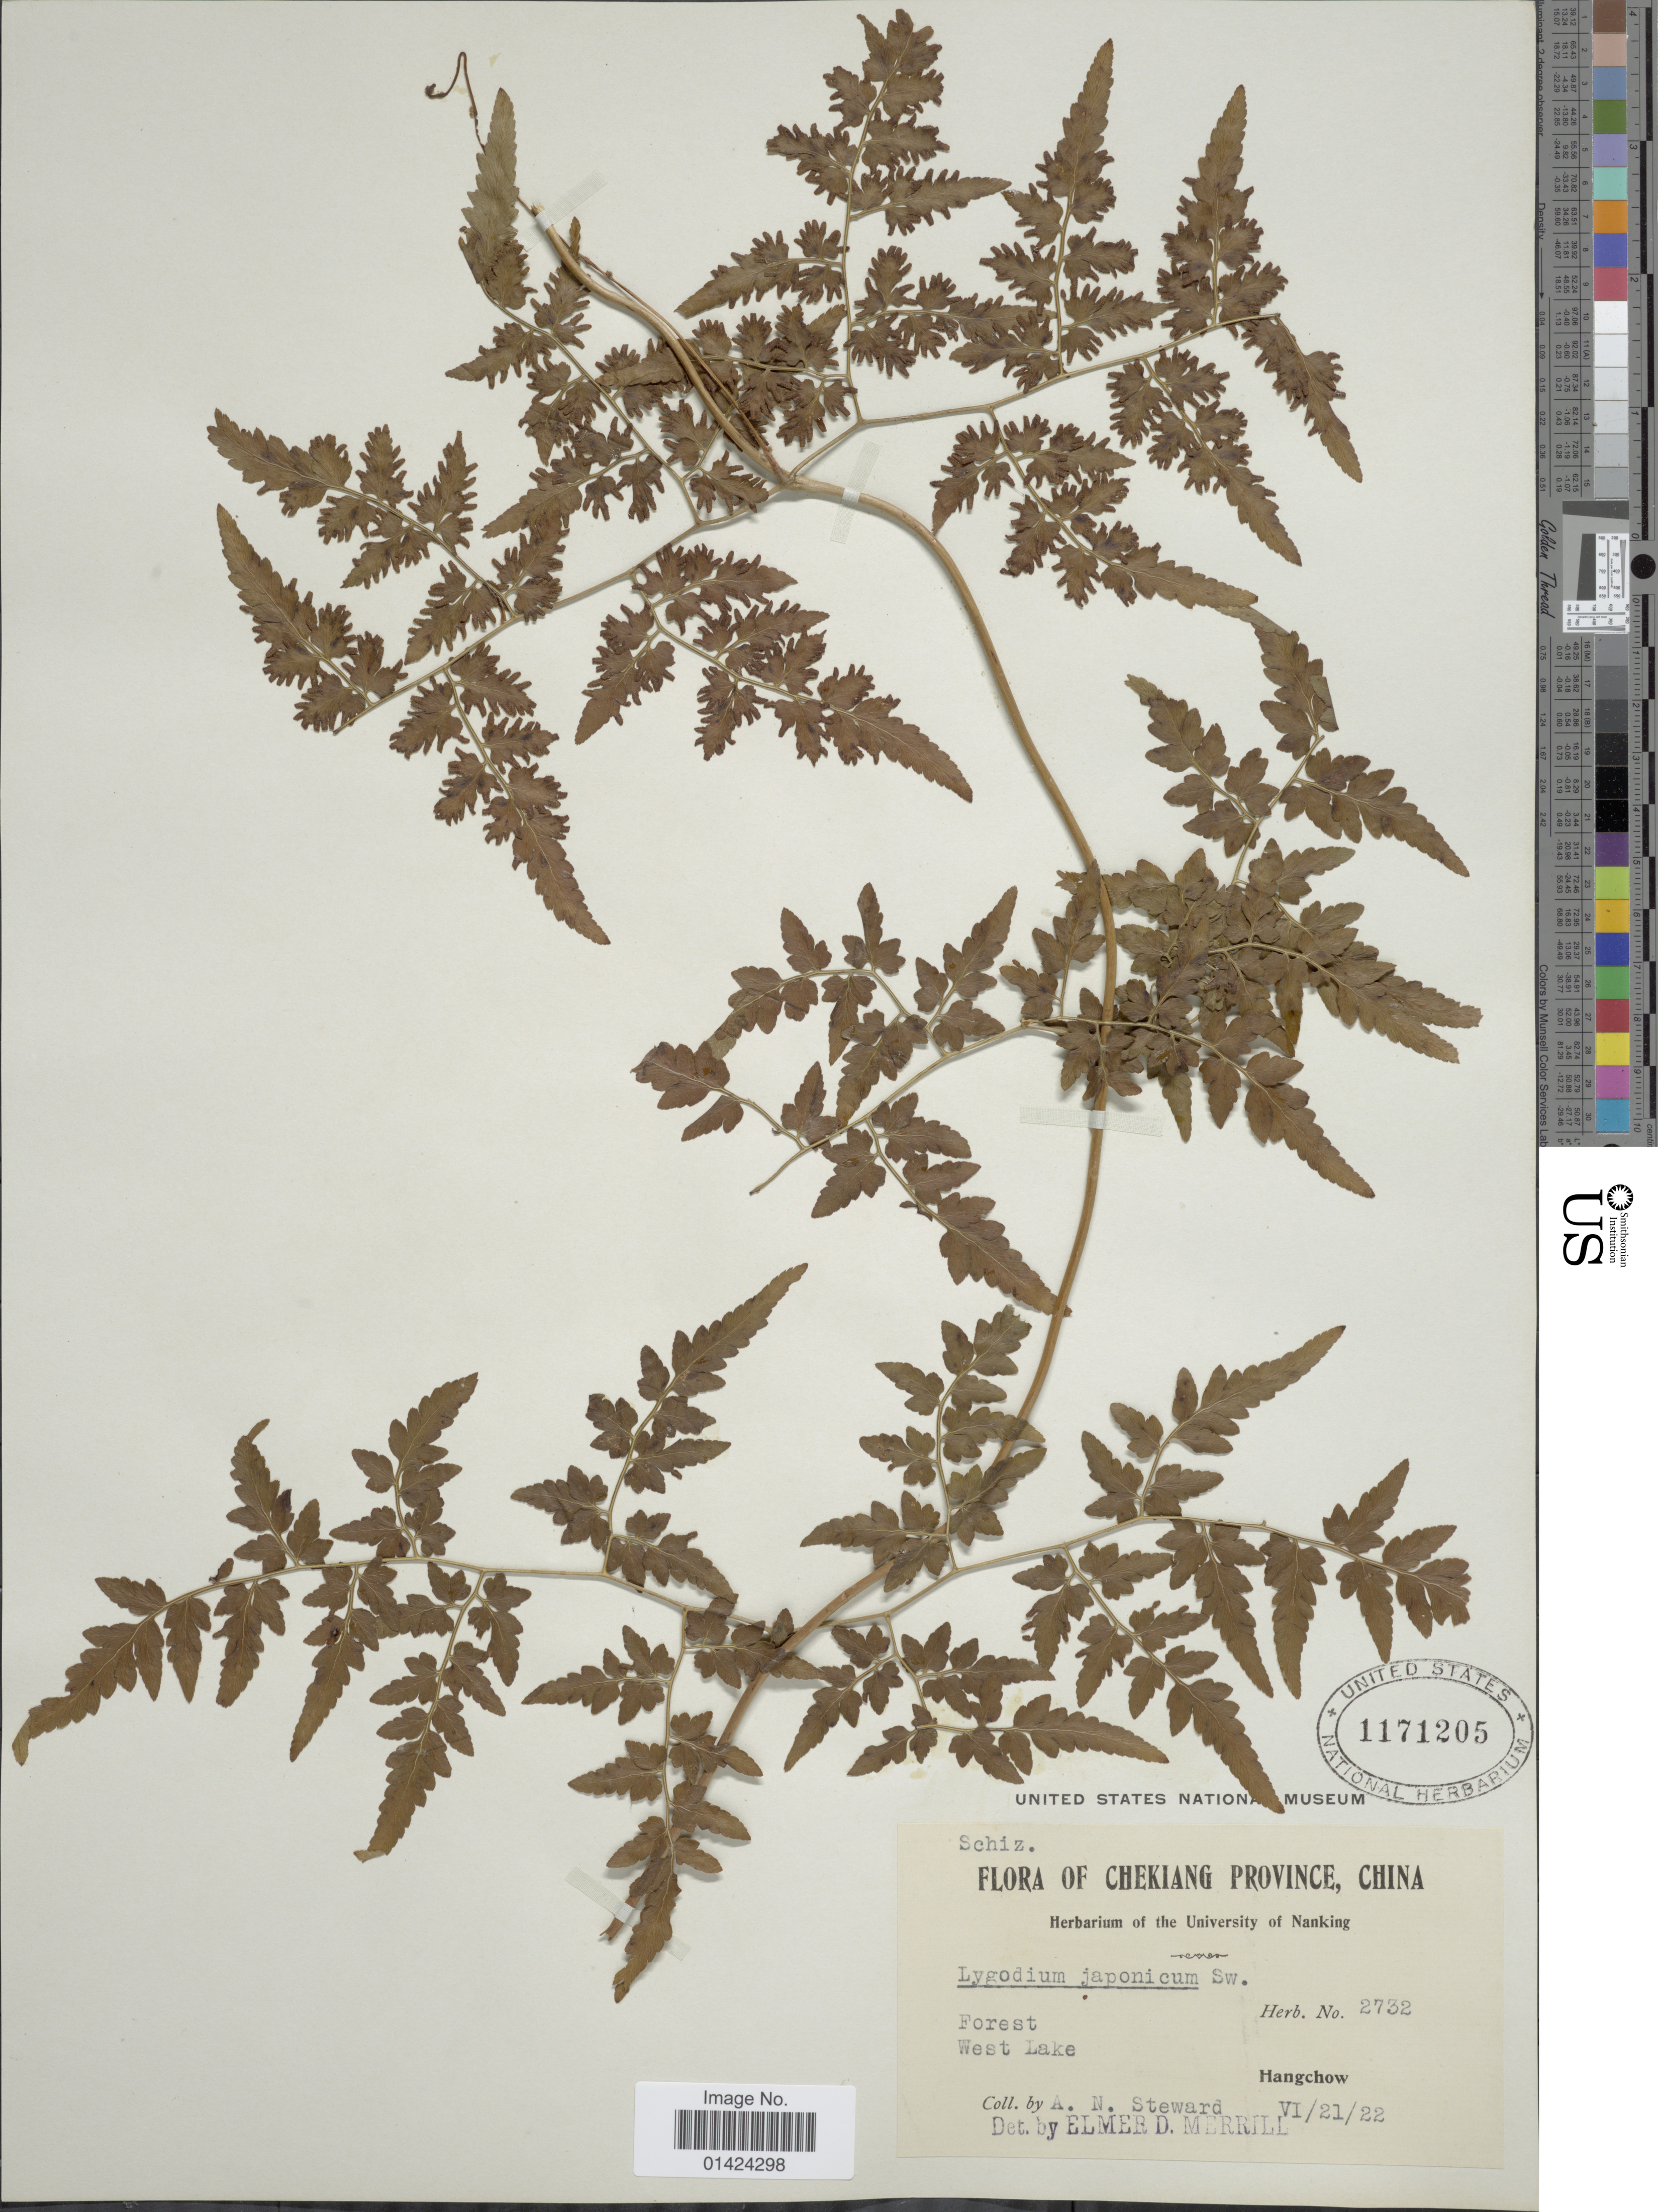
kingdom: Plantae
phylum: Tracheophyta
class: Polypodiopsida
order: Schizaeales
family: Lygodiaceae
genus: Lygodium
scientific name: Lygodium japonicum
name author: (Thunb.) Sw.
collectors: A. N. Steward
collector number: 2732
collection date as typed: Transcribed d/m/y: 21/6/22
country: China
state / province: Zhejiang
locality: Chekiang Province, West Lake, Hangchow.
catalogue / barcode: US 1171205